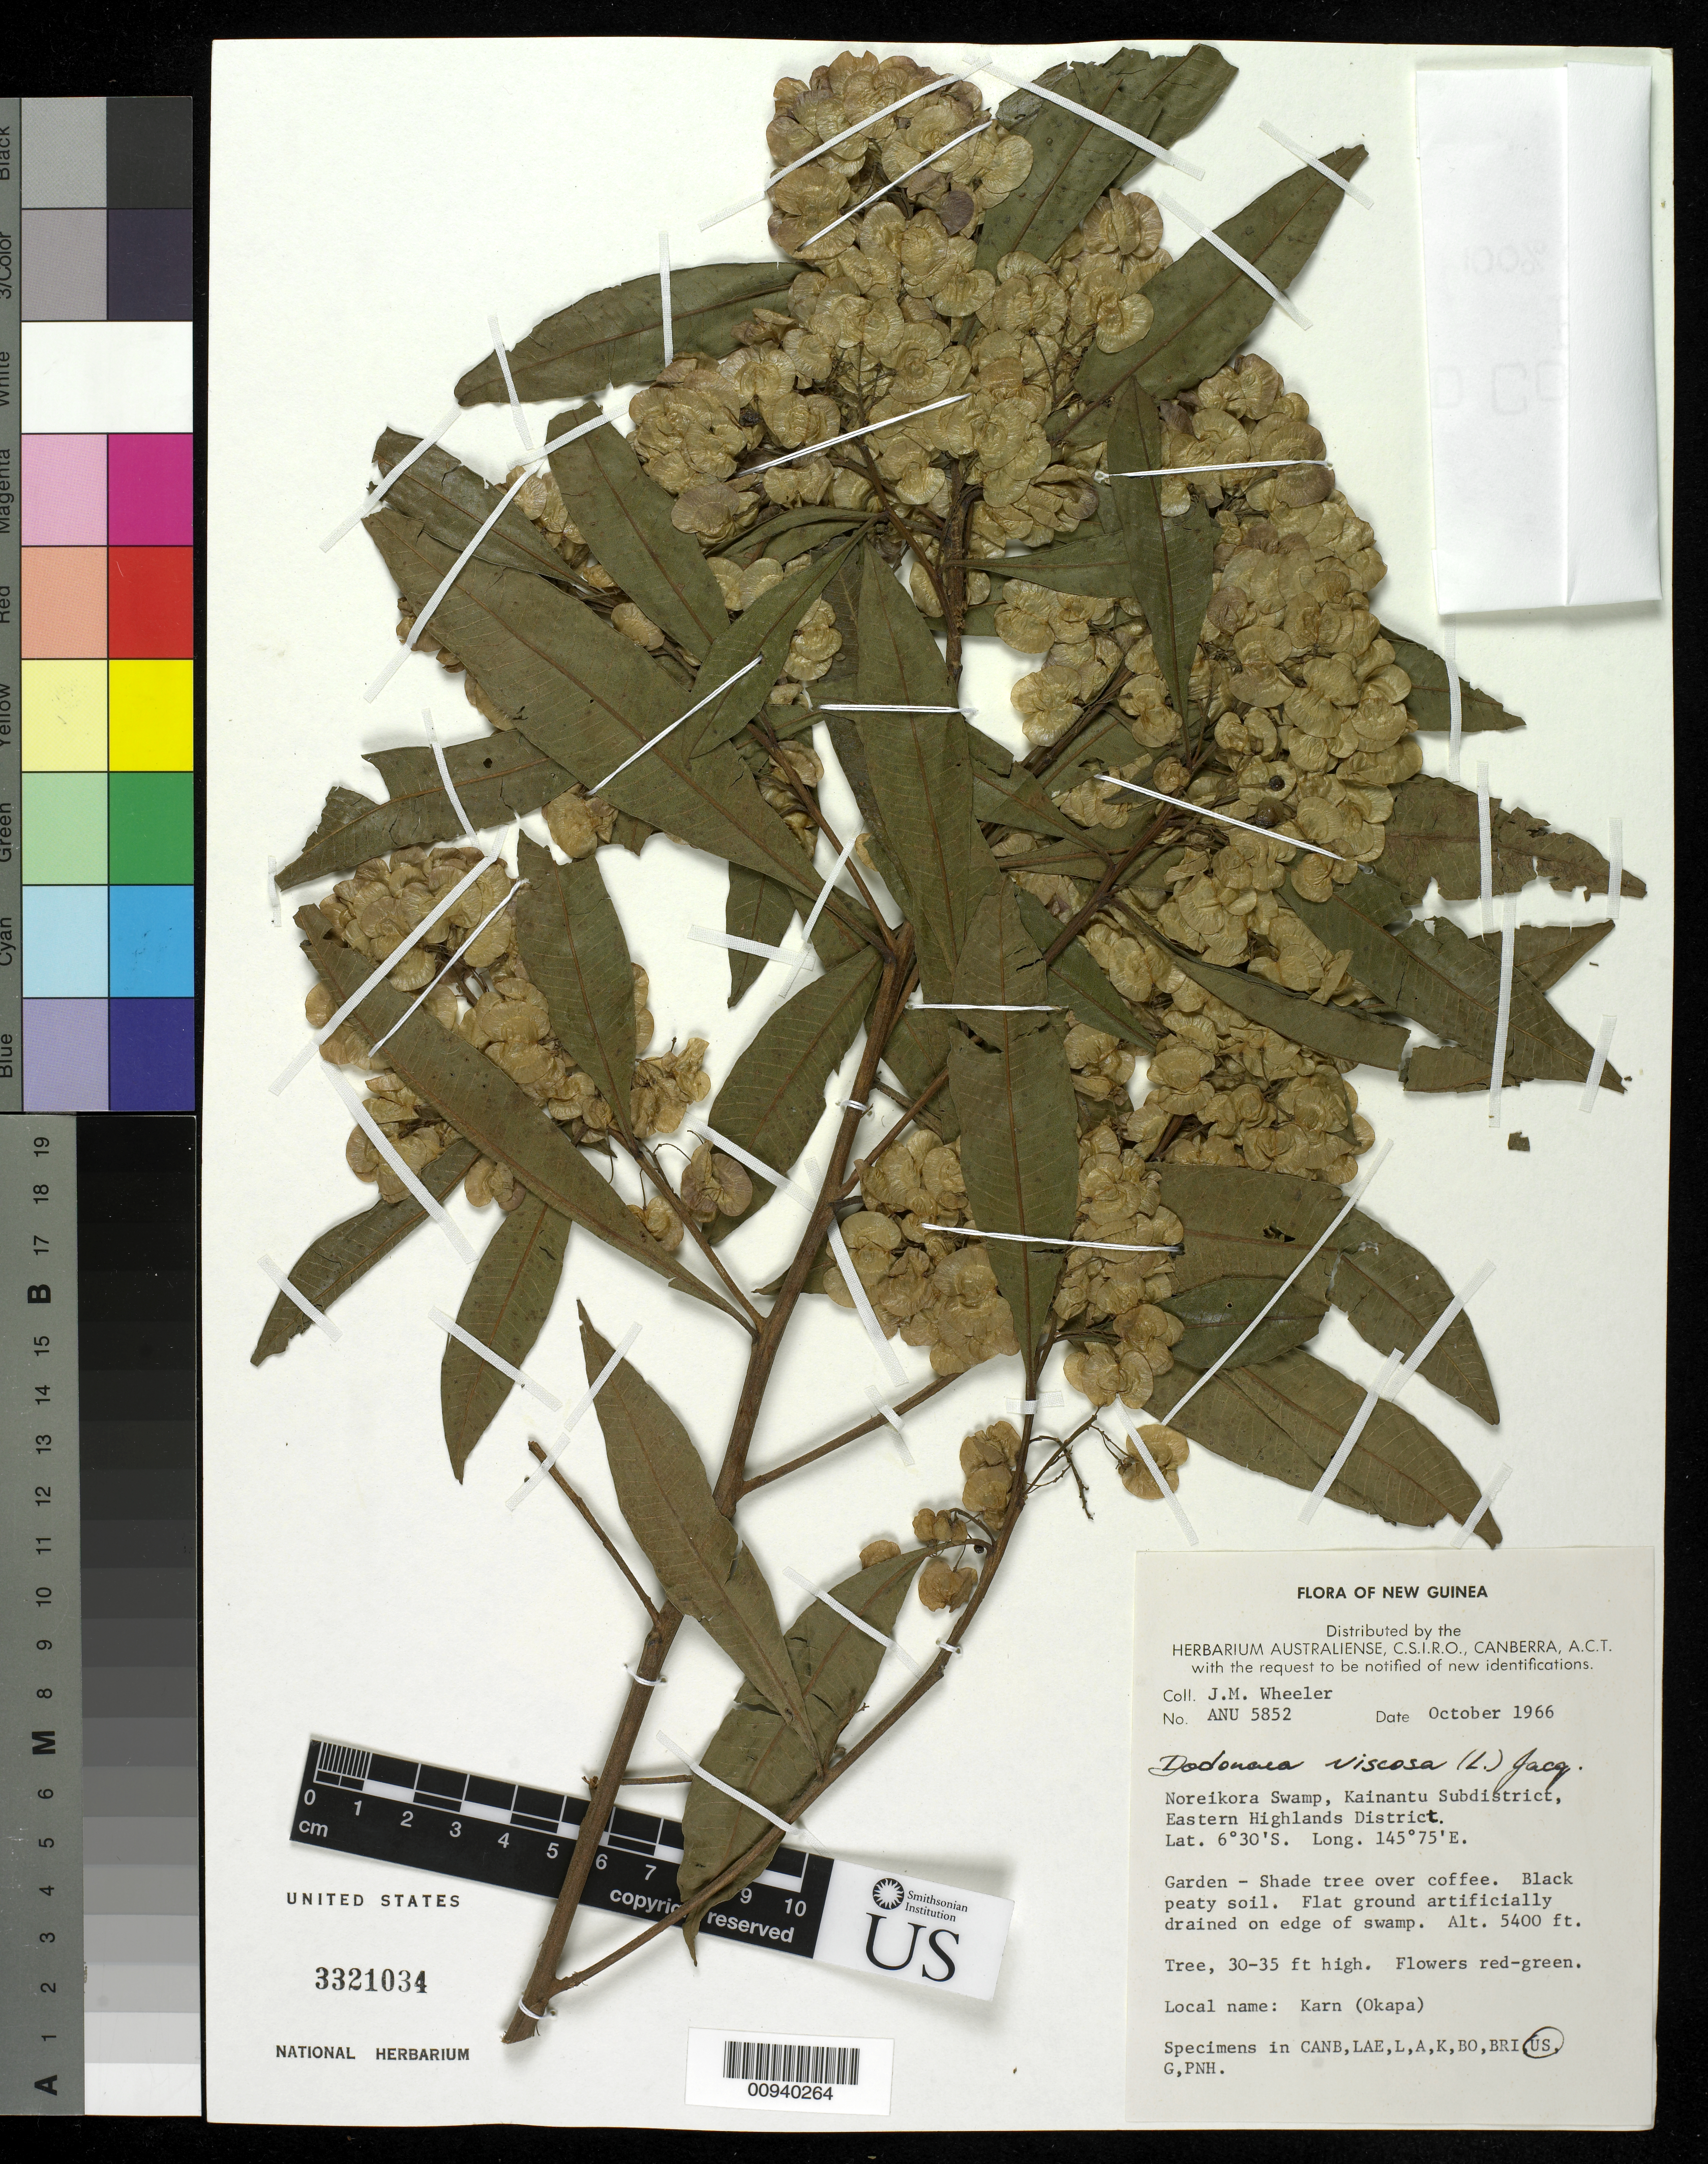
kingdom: Plantae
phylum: Tracheophyta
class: Magnoliopsida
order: Sapindales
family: Sapindaceae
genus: Dodonaea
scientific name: Dodonaea viscosa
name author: Jacq.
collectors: J. Wheeler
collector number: ANU 5852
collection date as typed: Oct 1966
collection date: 1966-10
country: Papua New Guinea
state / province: Eastern Highlands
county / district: Kainantu Subdistrict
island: New Guinea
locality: Noreikora Swamp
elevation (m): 1646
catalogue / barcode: US 3321034